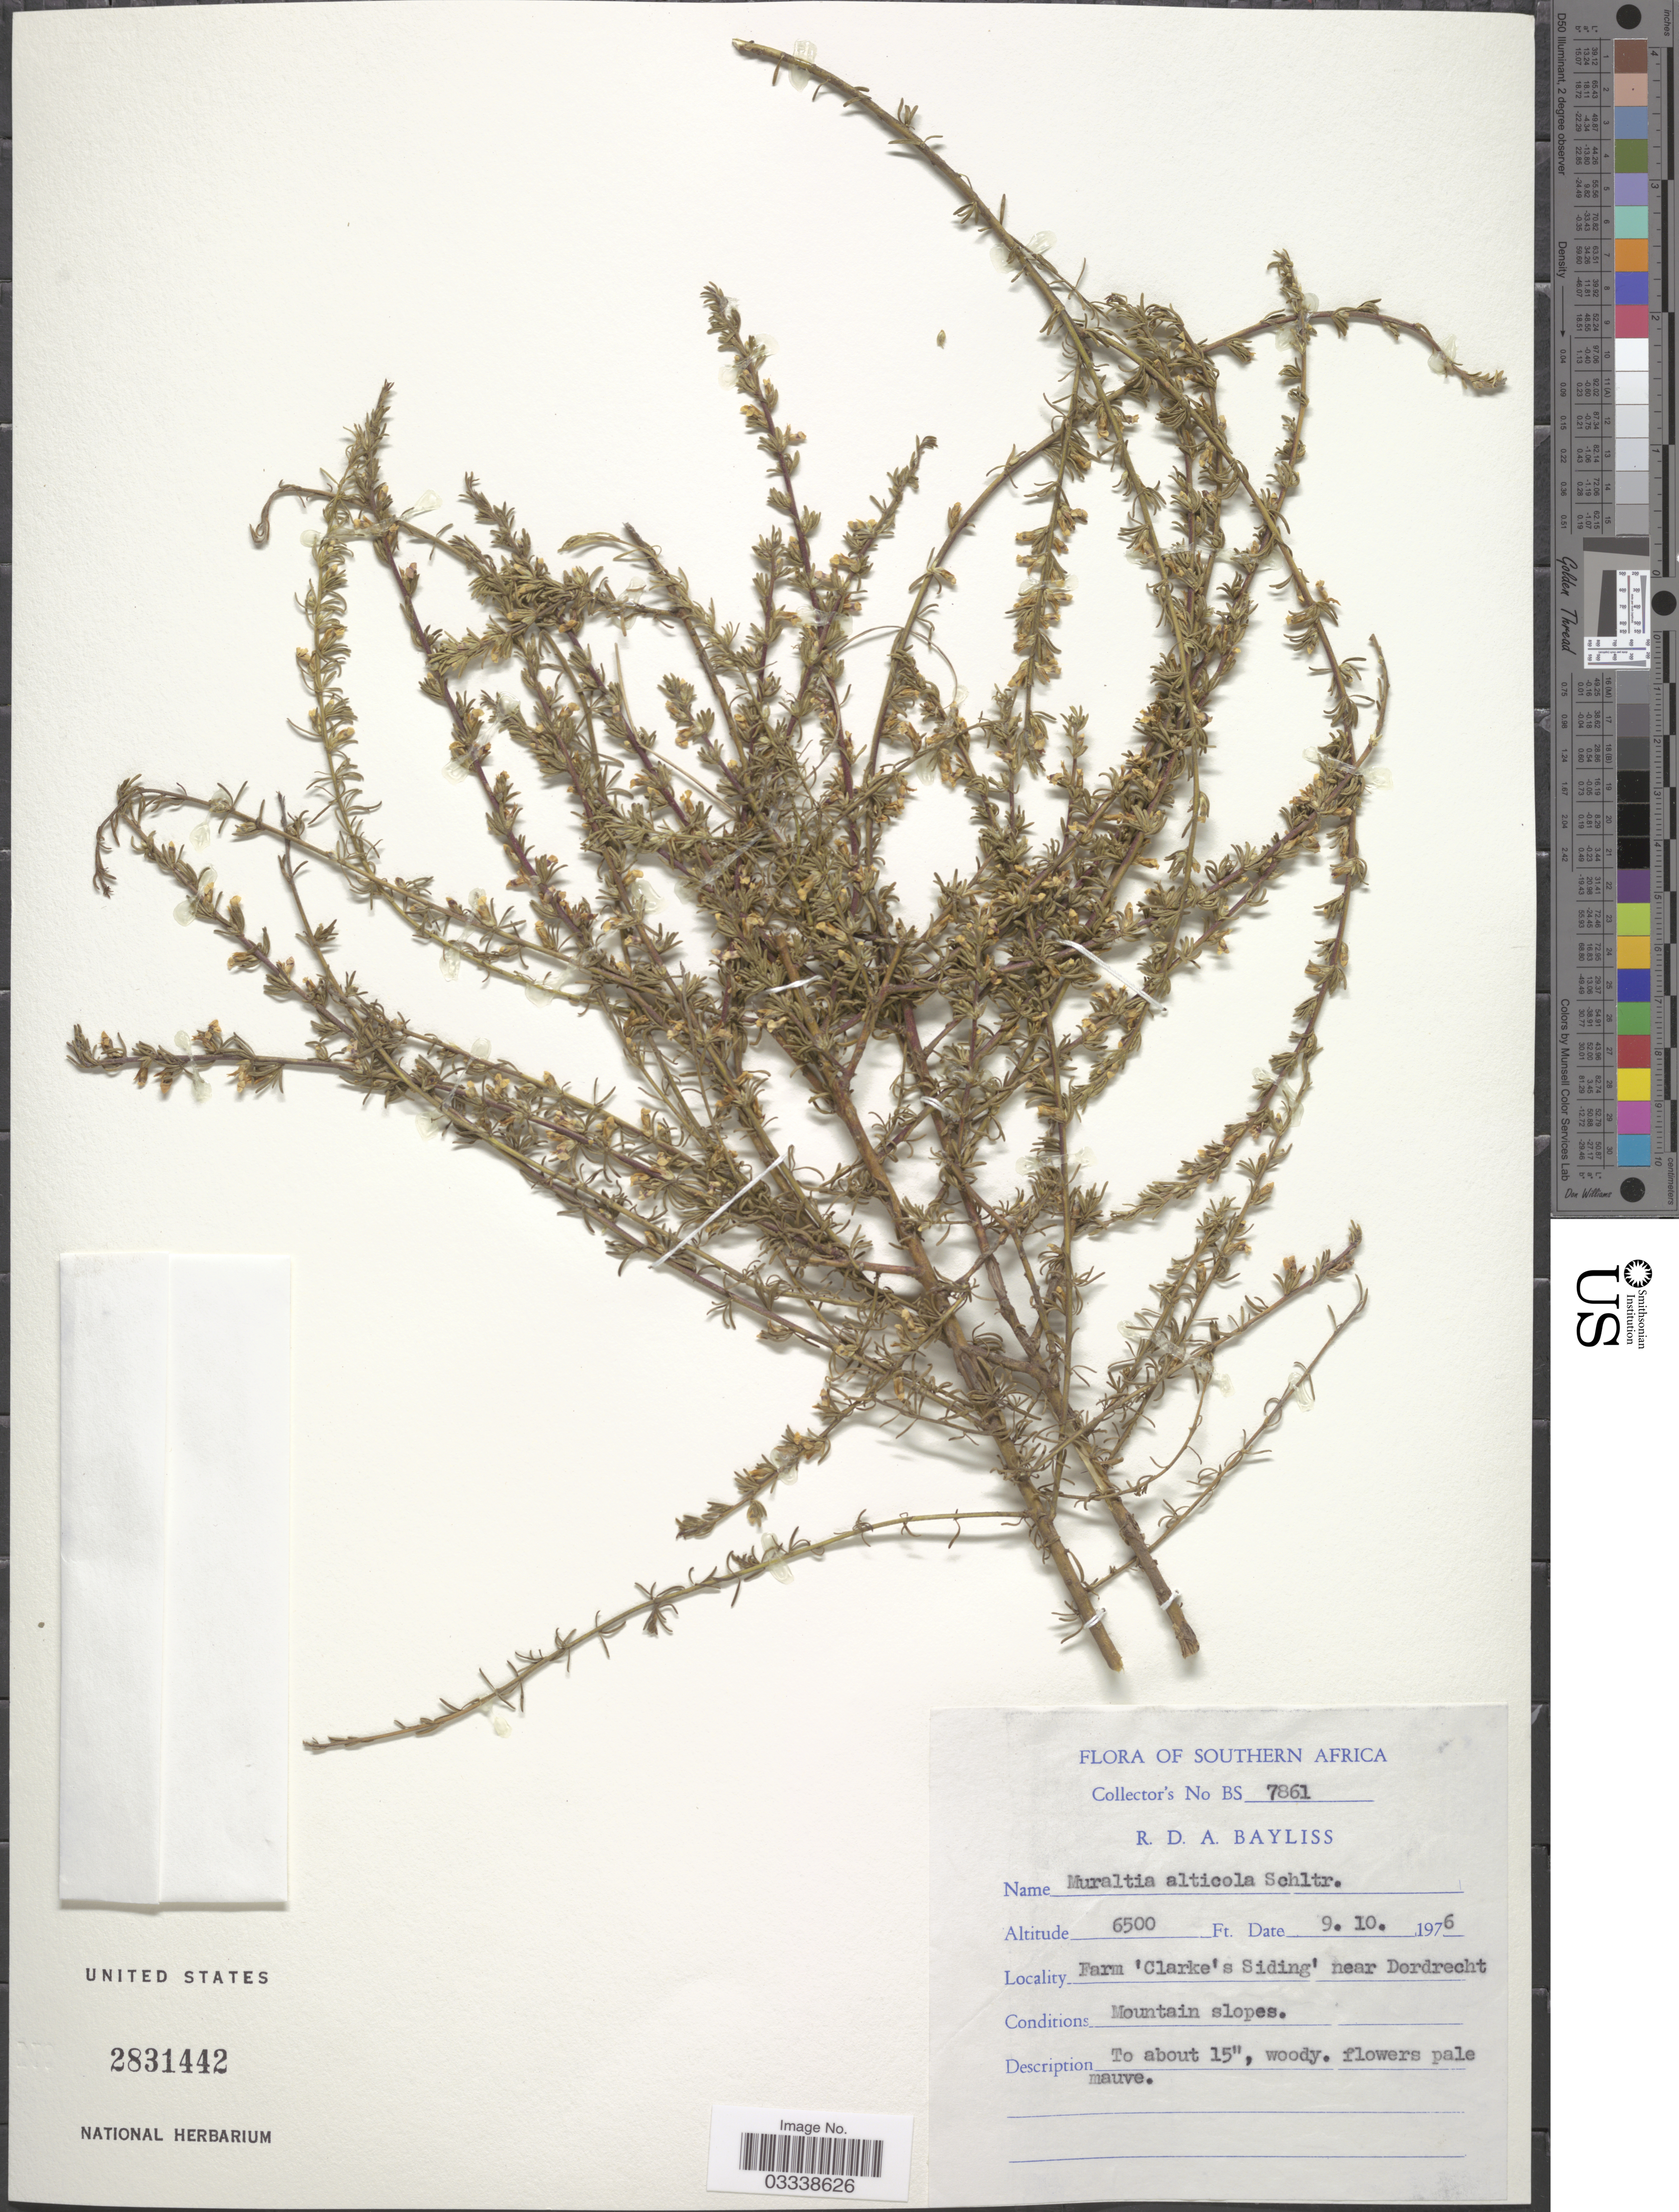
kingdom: Plantae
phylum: Tracheophyta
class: Magnoliopsida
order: Fabales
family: Polygalaceae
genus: Muraltia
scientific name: Muraltia alticola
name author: Schltr.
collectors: R. Bayliss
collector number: BS7861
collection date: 1976-10-09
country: South Africa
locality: Southern Africa, Farm 'Clarke's Siding' near Dordrecht.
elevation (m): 1981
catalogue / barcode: US 2831442